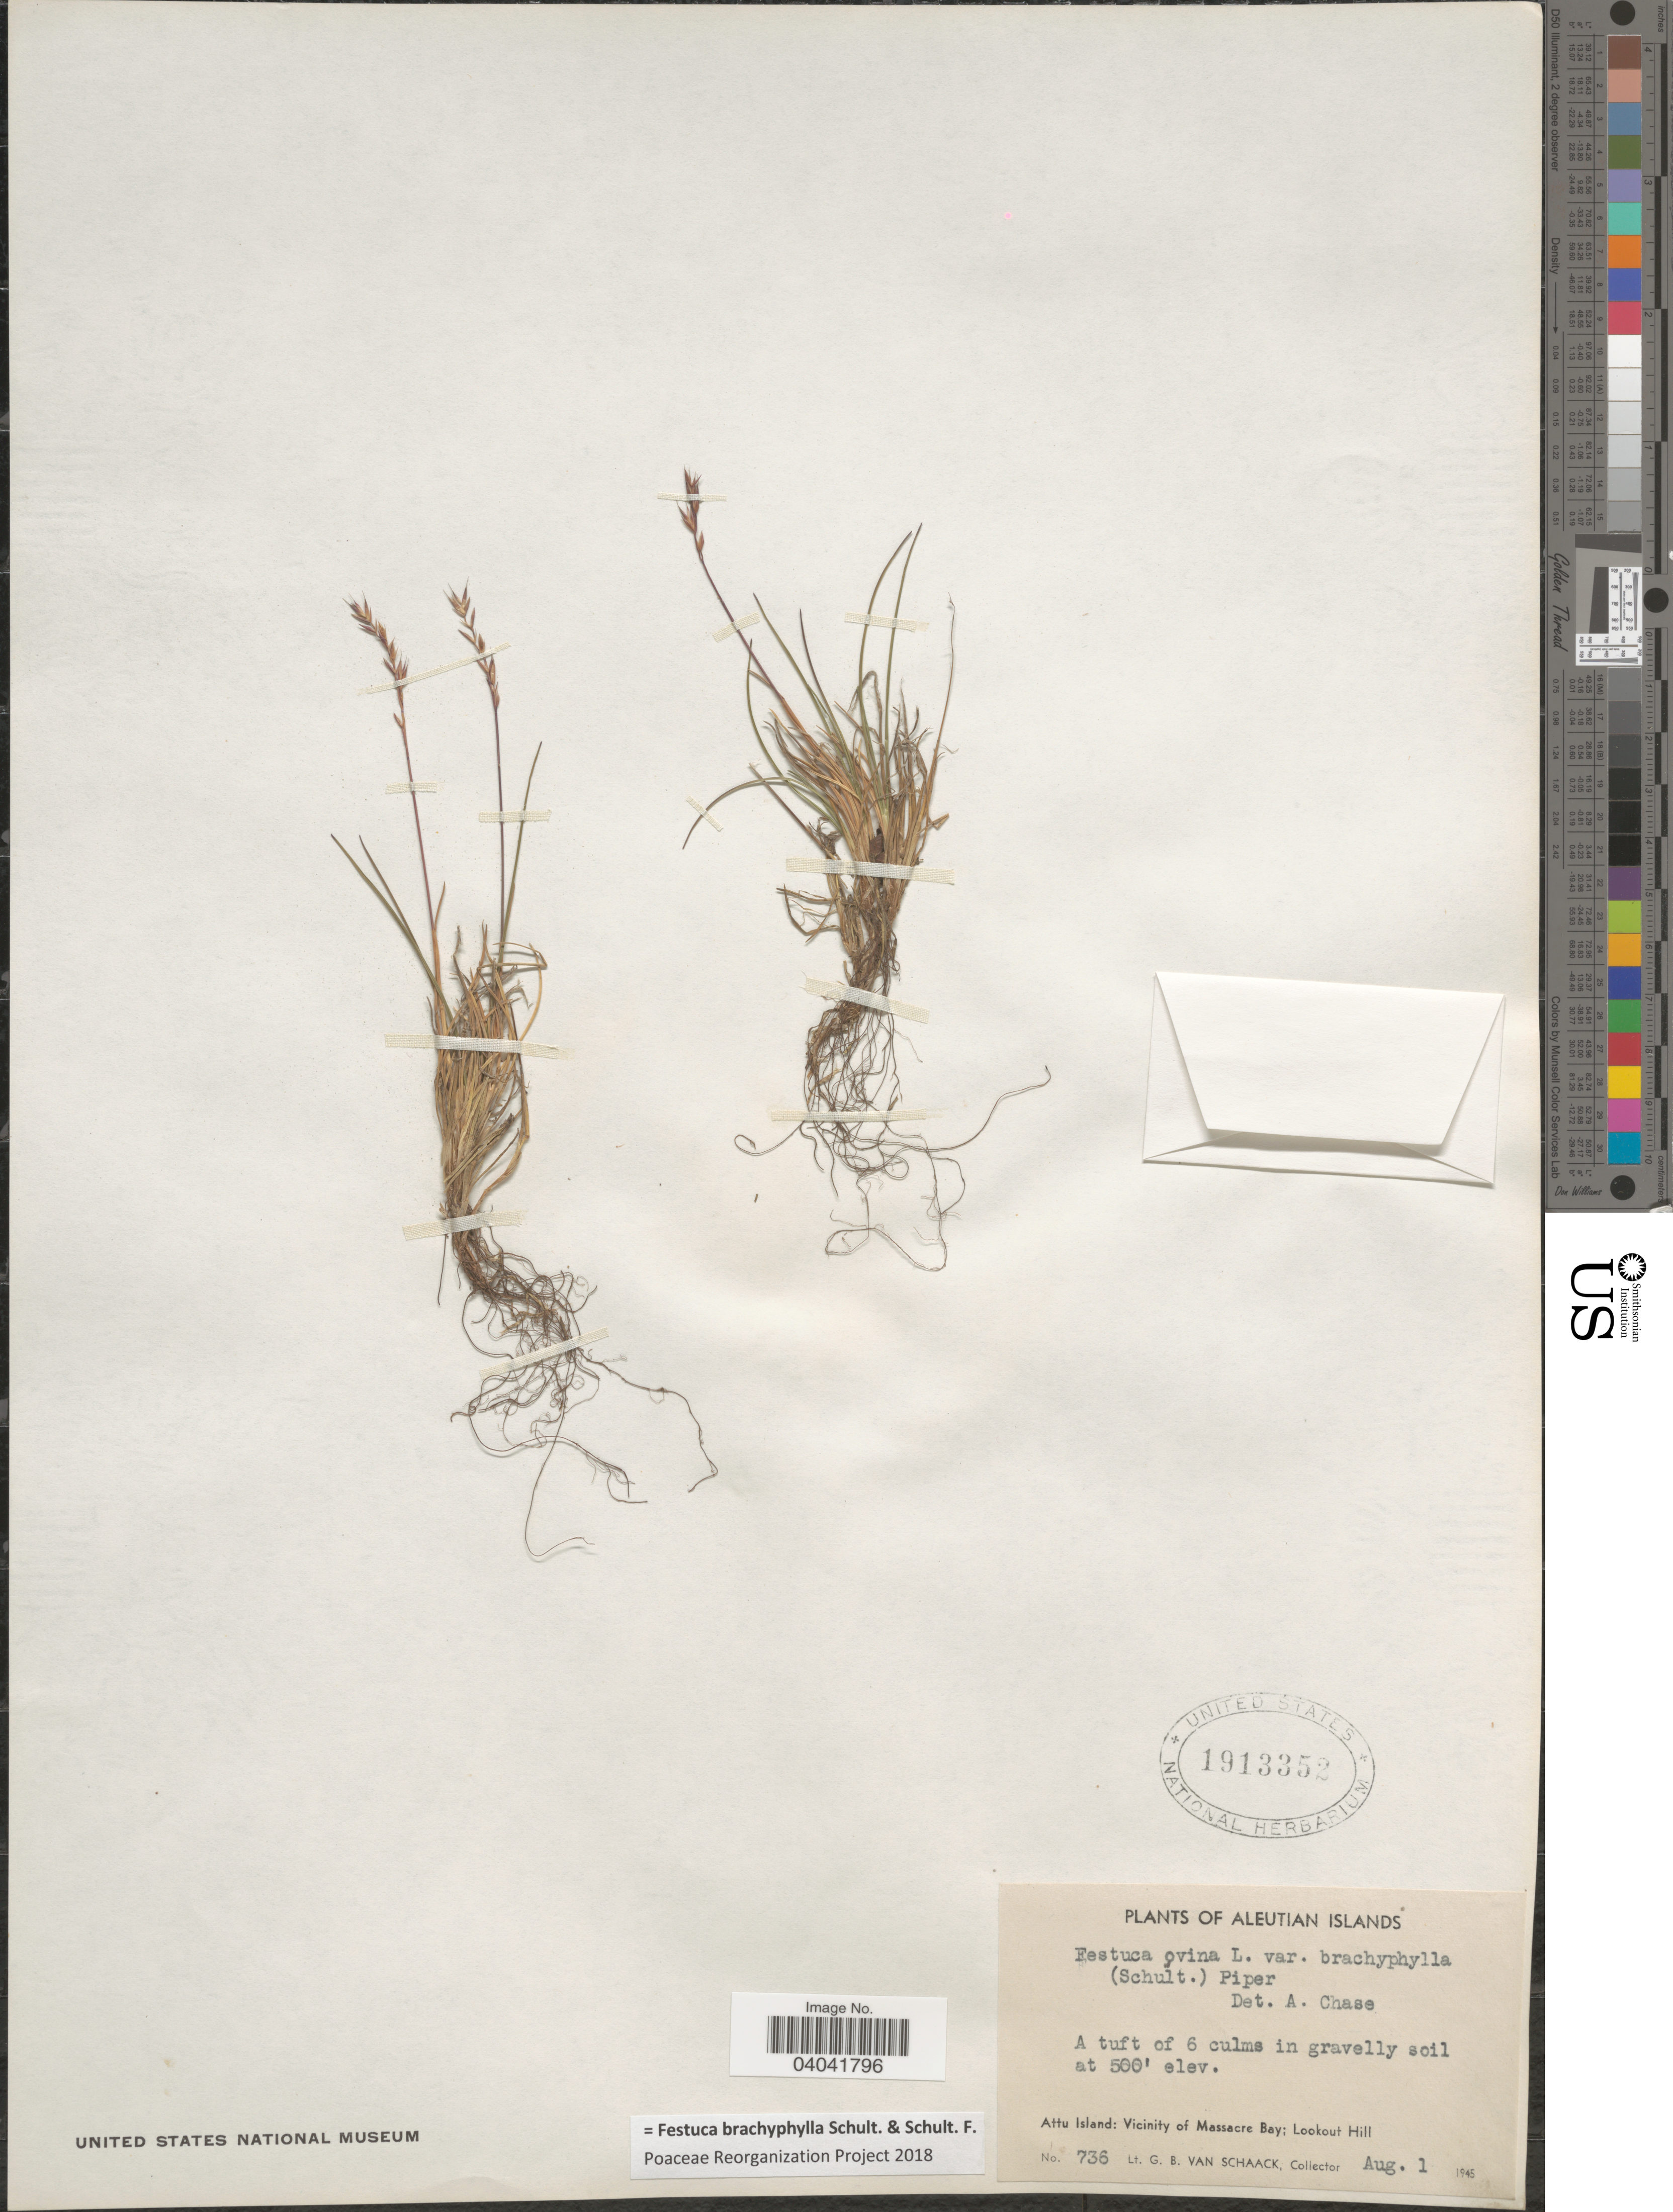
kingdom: Plantae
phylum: Tracheophyta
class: Liliopsida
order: Poales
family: Poaceae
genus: Festuca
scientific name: Festuca brachyphylla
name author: Schult. & Schult. f.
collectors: G. Van Schaack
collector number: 736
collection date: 1945-08-01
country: United States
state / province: Alaska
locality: Aleutian Islands. Attu Island: Vicinity of Massacre Bay; Lookout Hill.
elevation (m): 152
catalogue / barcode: US 1913352